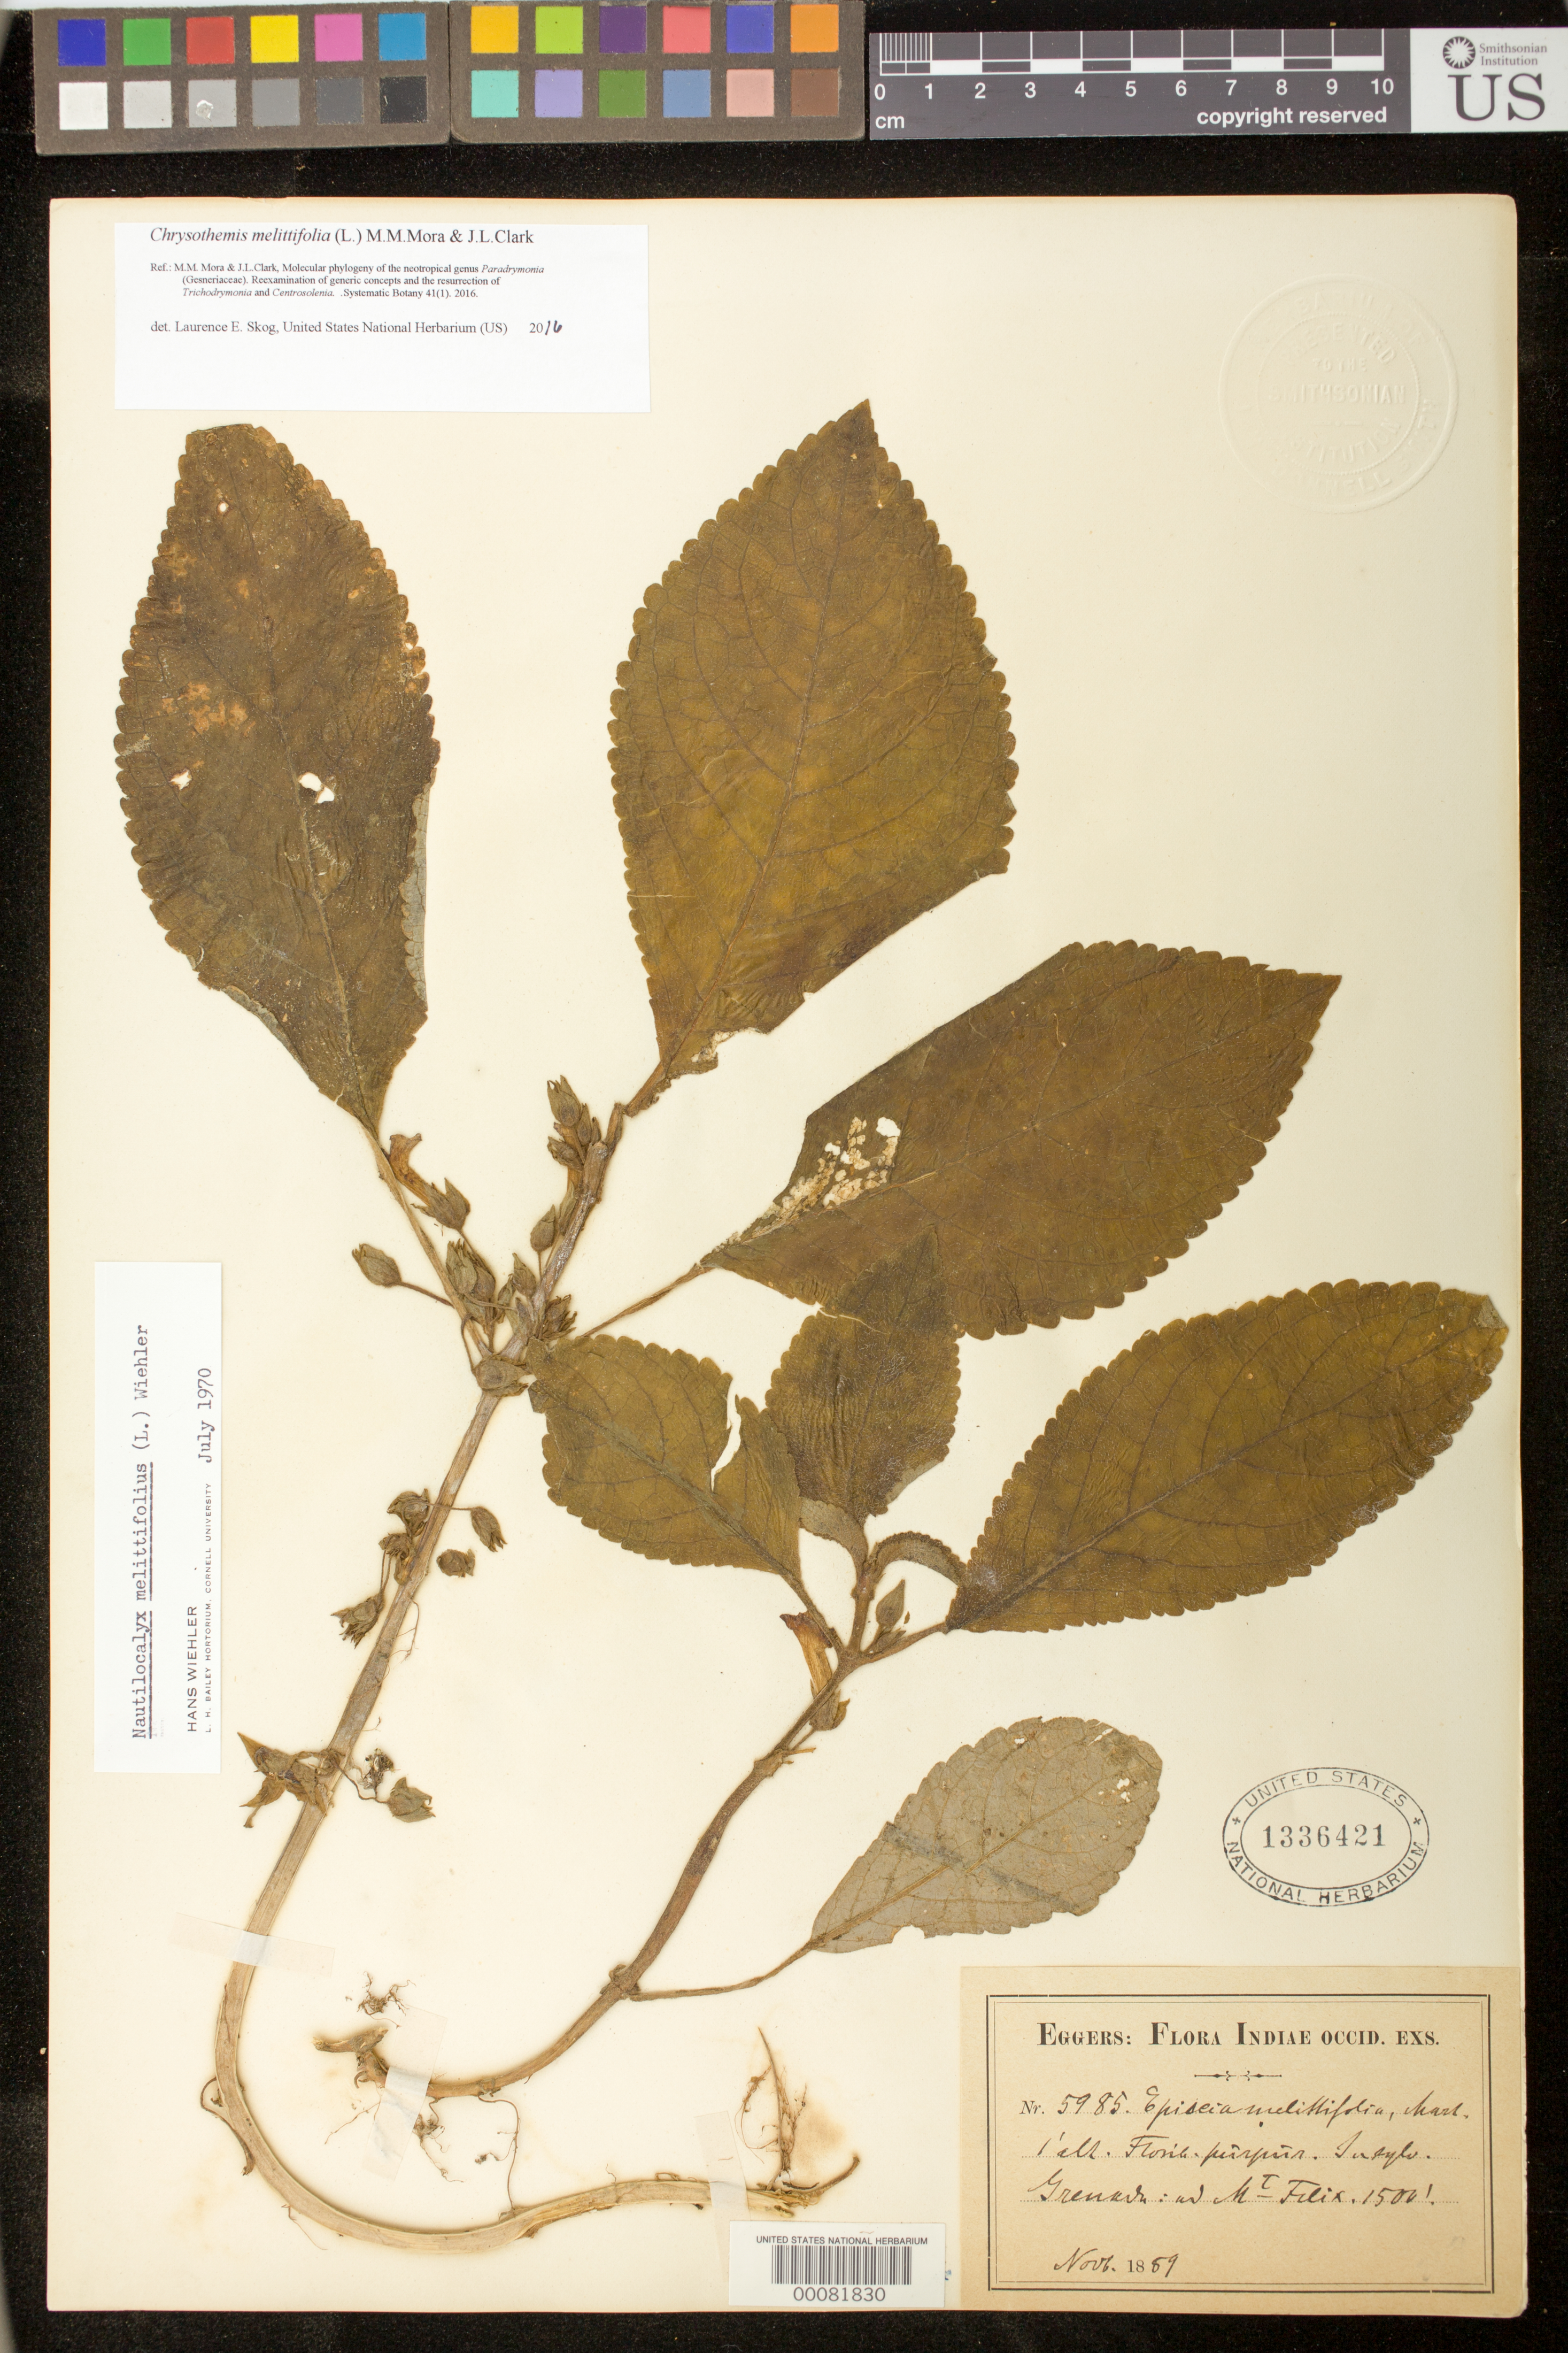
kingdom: Plantae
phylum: Tracheophyta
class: Magnoliopsida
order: Lamiales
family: Gesneriaceae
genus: Chrysothemis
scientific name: Chrysothemis melittifolia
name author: (L.) M.M. Mora & J.L. Clark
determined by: Skog, Laurence E.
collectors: H. F. A. von Eggers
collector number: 5985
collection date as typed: Nov 1889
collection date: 1889-11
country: Grenada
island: Grenada I.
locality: Mt Felix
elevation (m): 457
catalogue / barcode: US 1336421